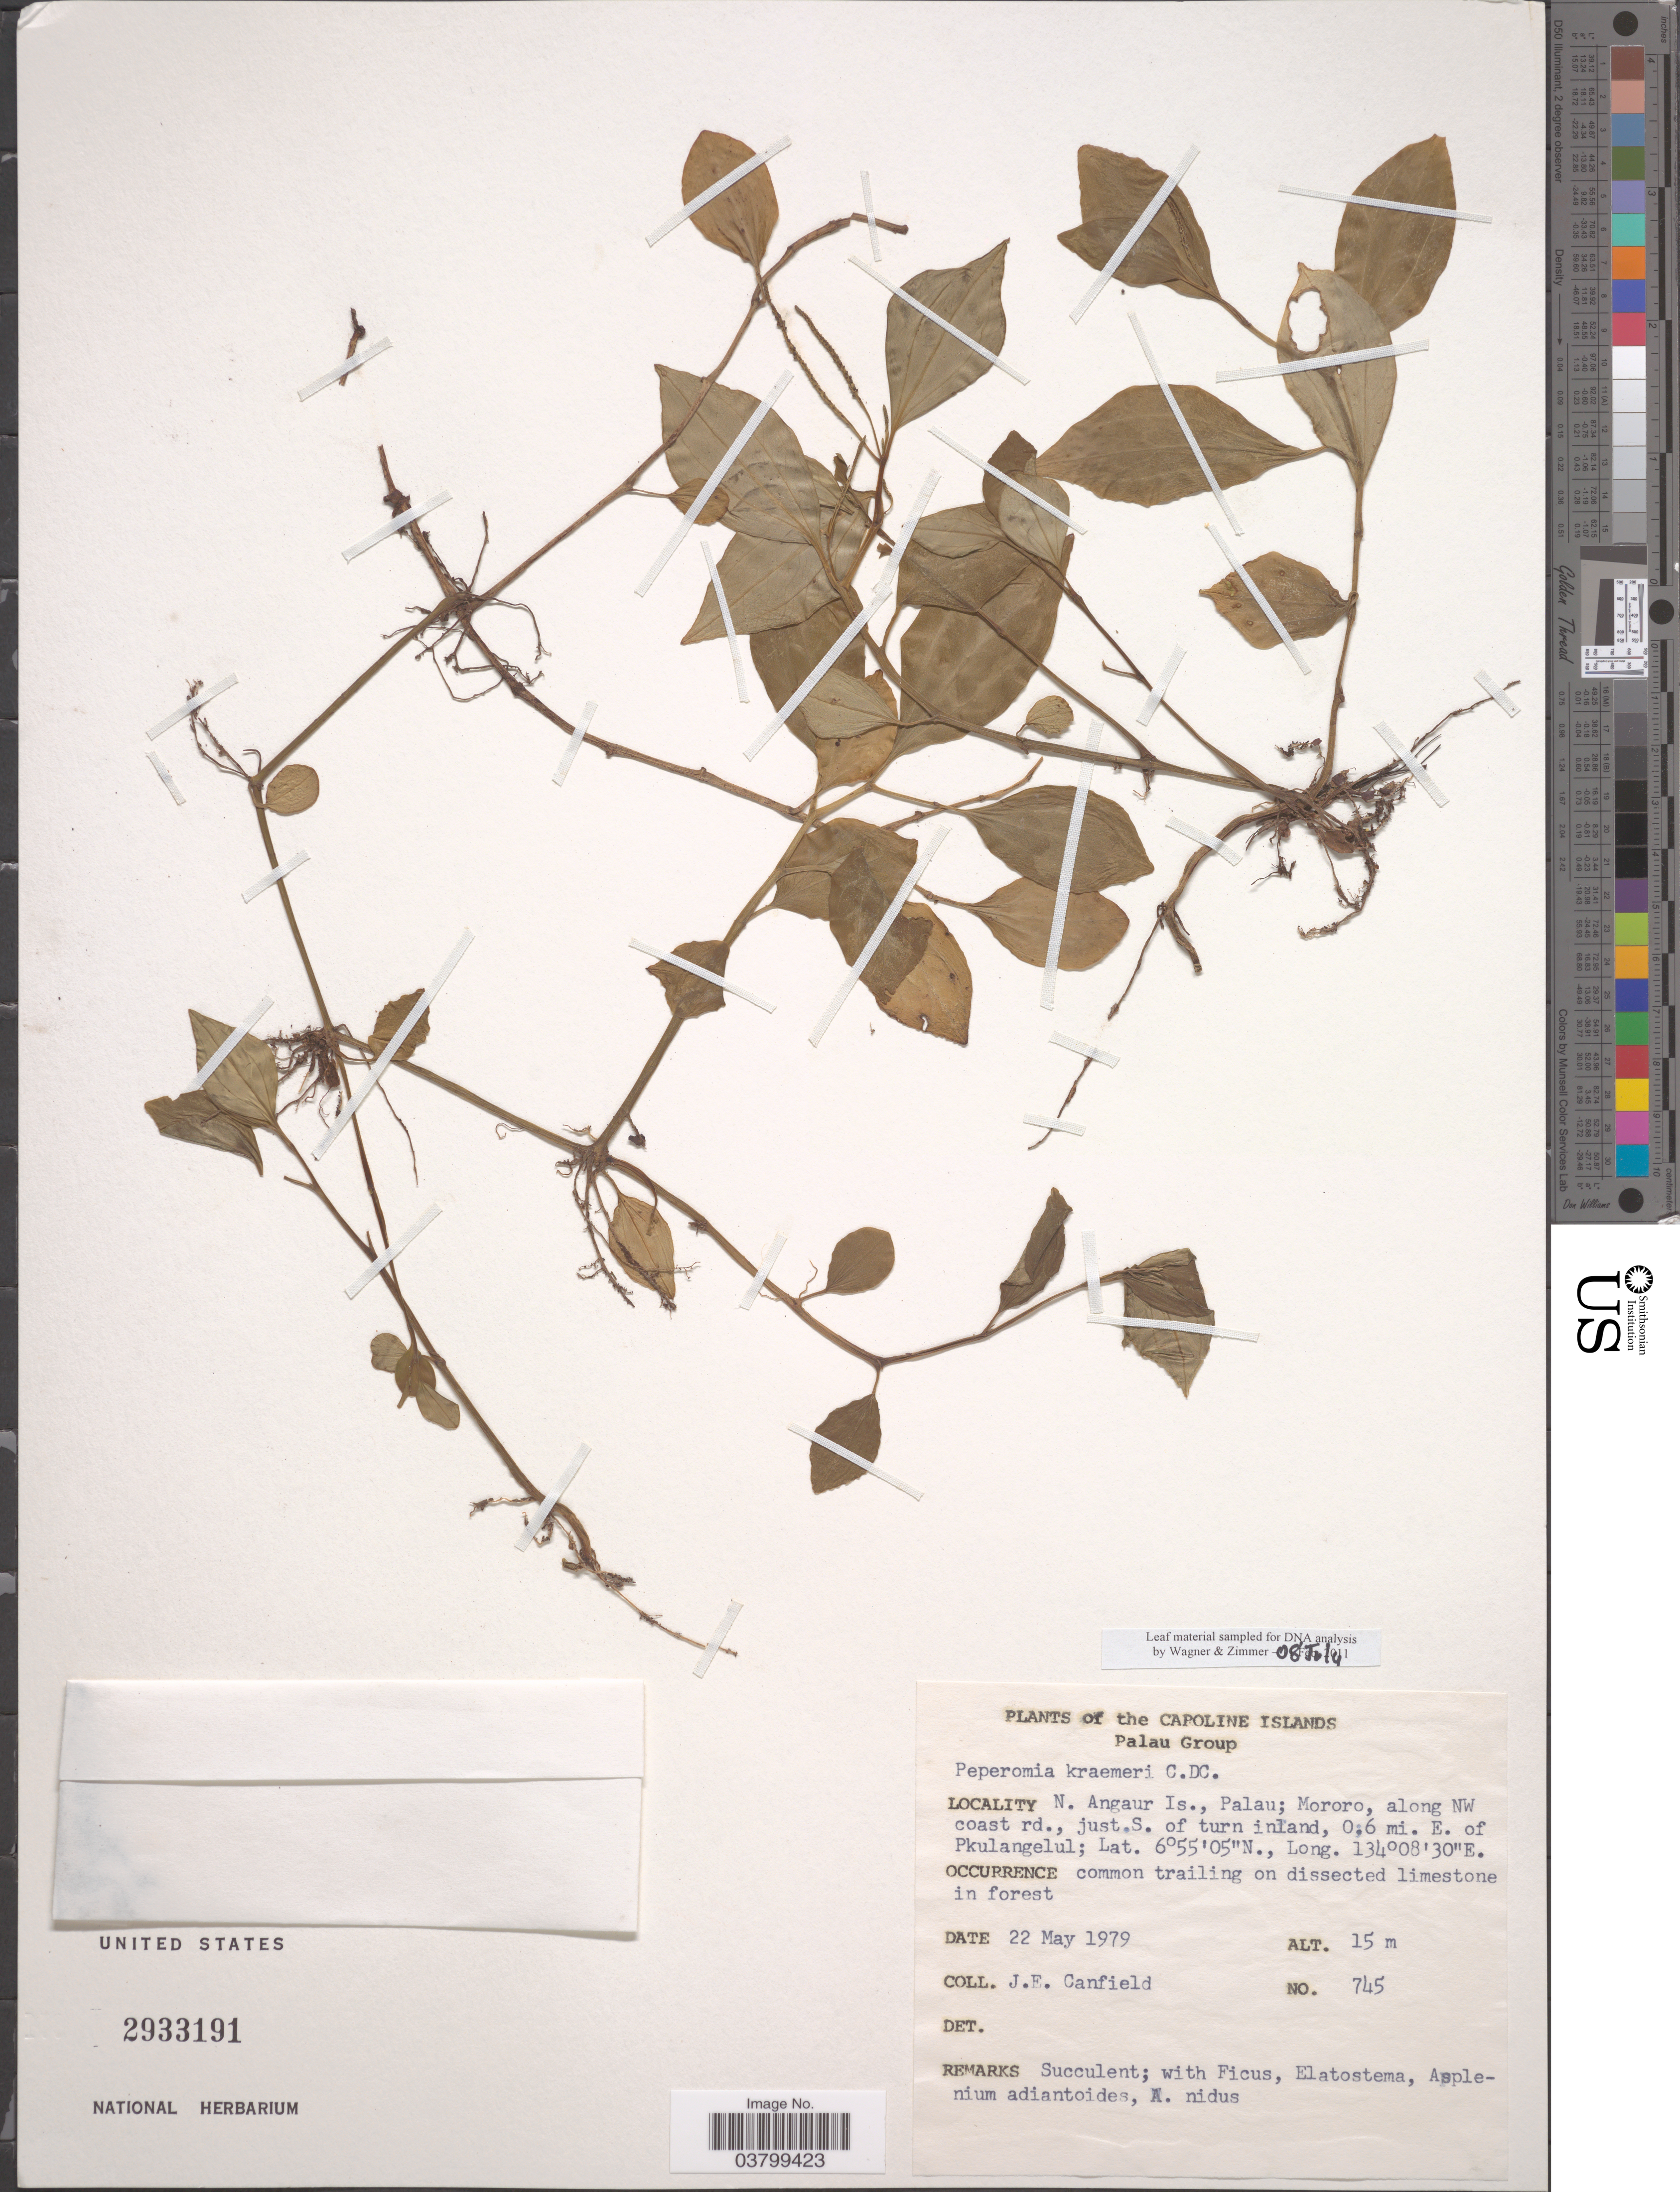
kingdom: Plantae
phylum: Tracheophyta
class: Magnoliopsida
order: Piperales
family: Piperaceae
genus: Peperomia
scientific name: Peperomia kraemeri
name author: C. DC.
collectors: J. E. Canfield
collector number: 745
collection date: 1979-05-22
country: Palau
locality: The Caroline Islands. Palau Group. N. Angaur Is., Palau; Mororo, along NW coast rd., just S. of turn inland, 0.6 mi. E. of Pkulangelul.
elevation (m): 15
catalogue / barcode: US 2933191